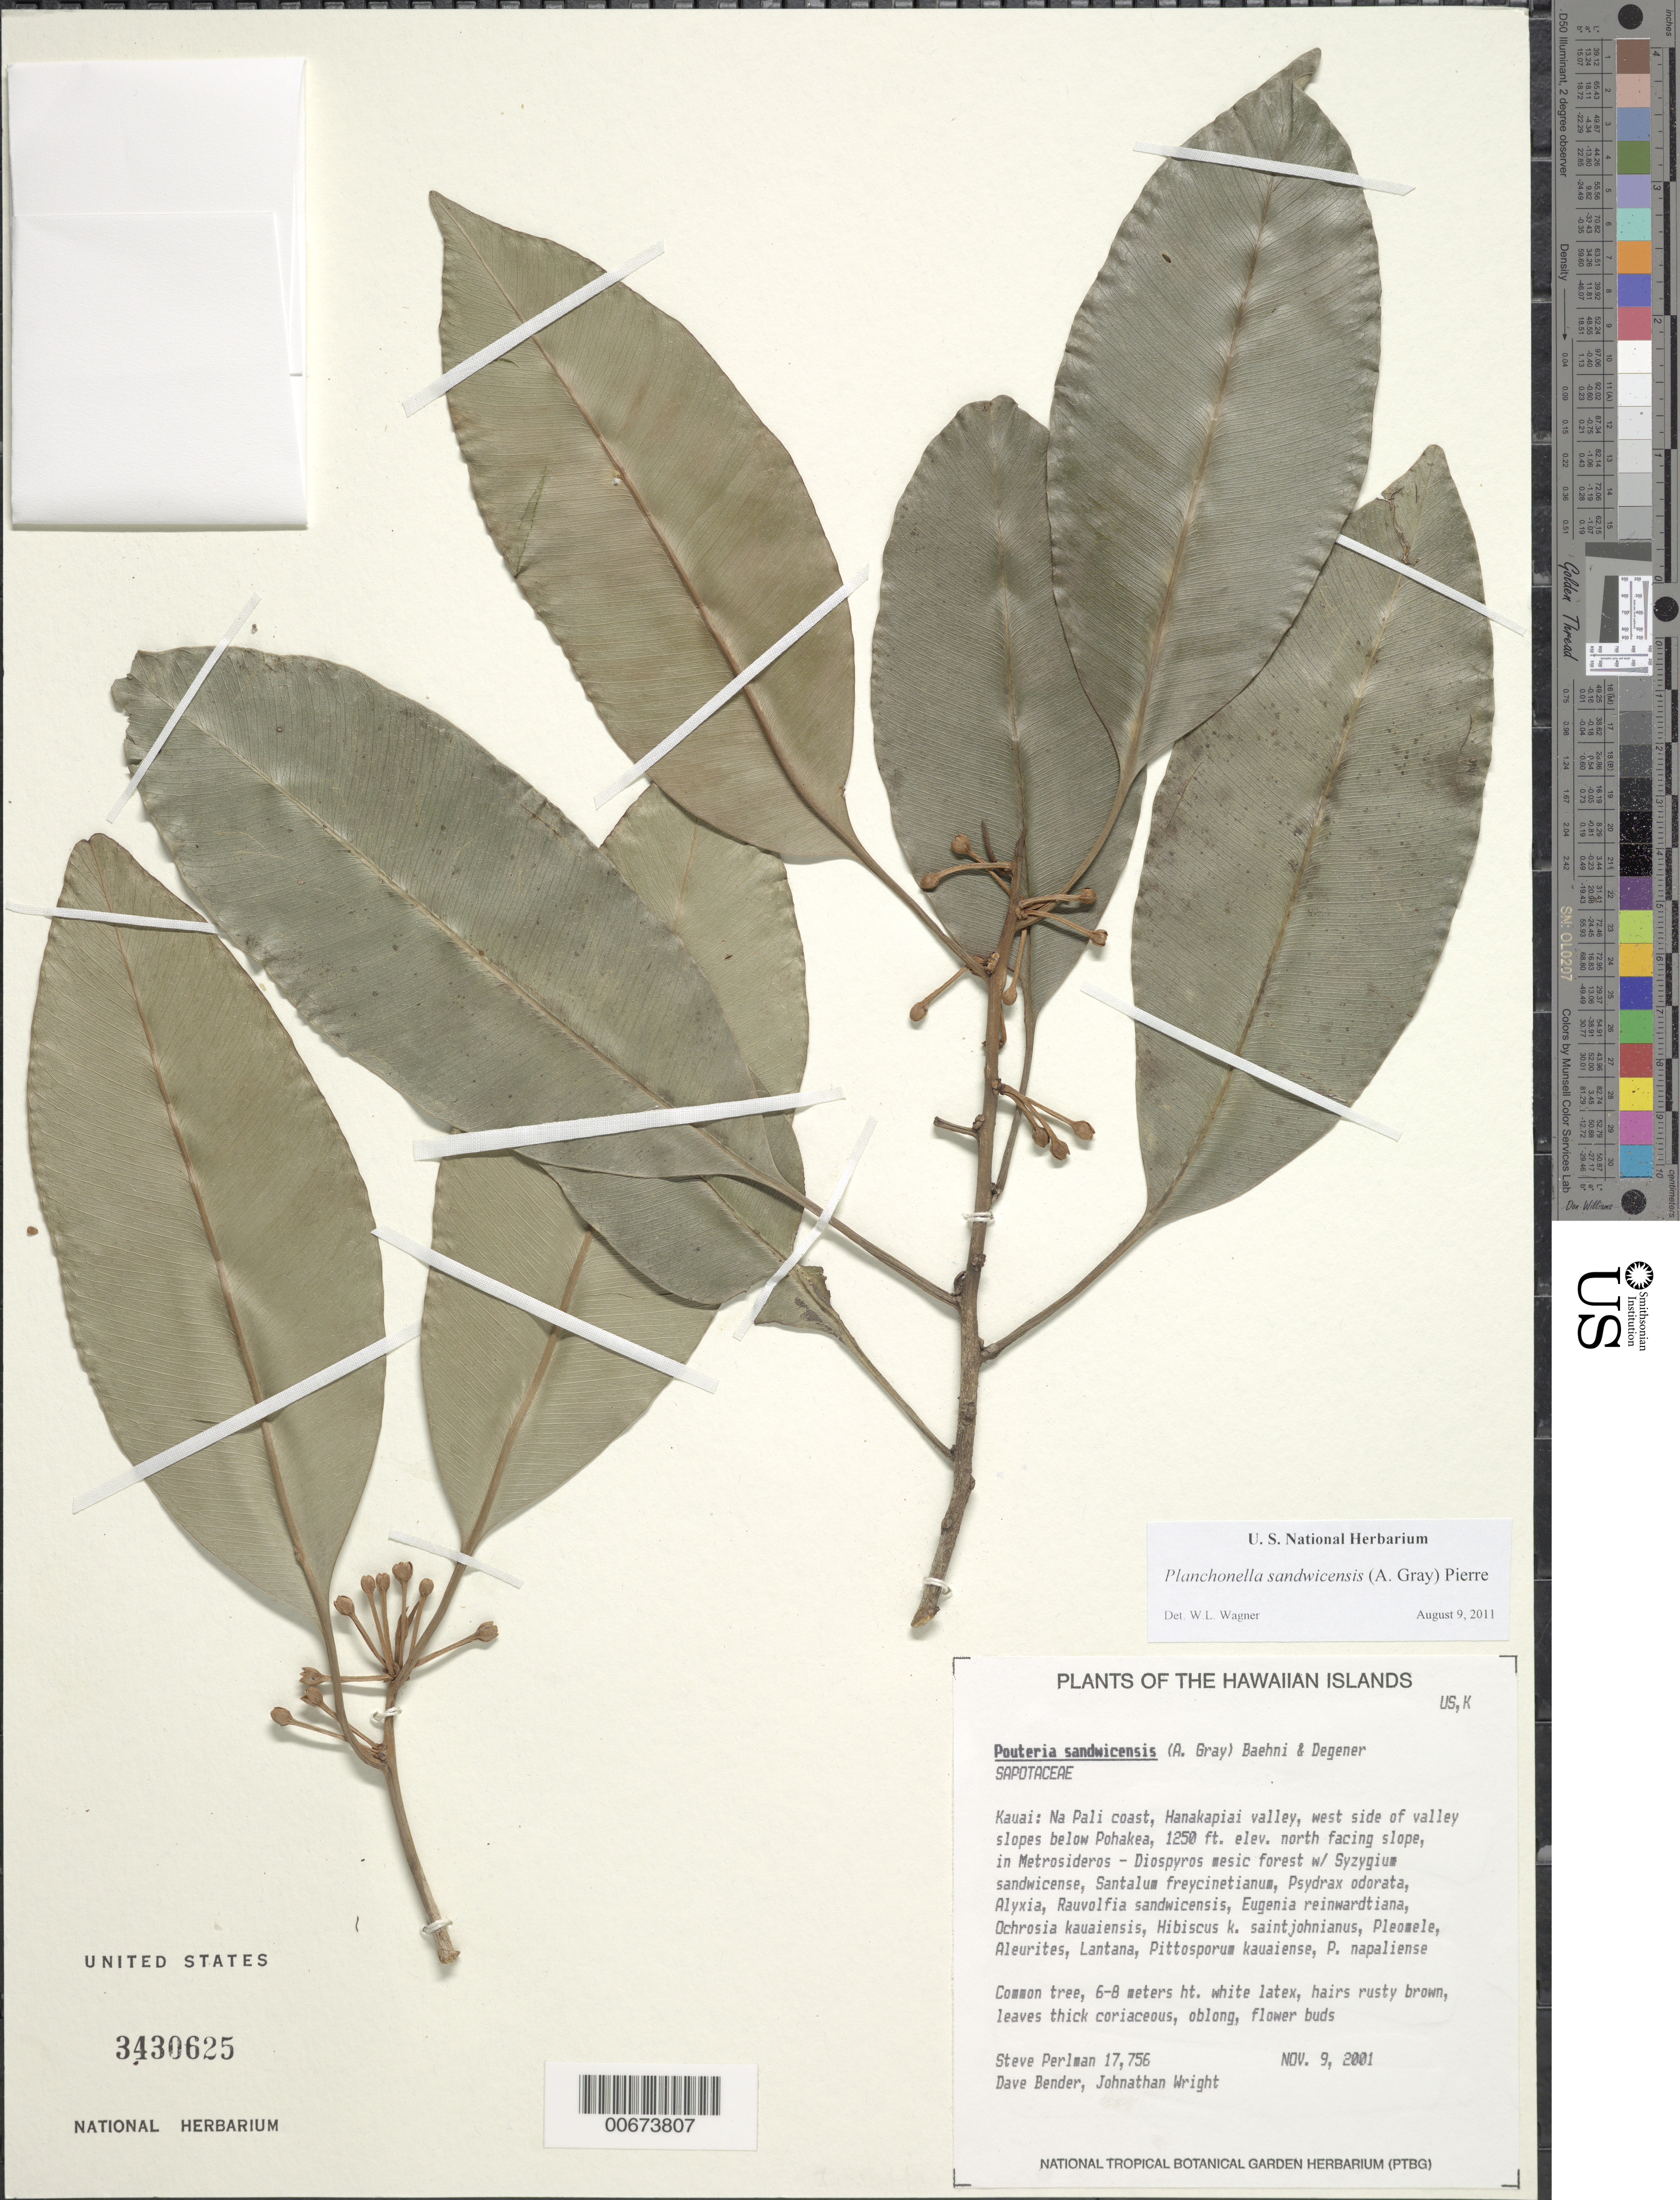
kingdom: Plantae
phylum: Tracheophyta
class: Magnoliopsida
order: Ericales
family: Sapotaceae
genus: Planchonella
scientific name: Planchonella sandwicensis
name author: (A. Gray) Pierre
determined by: Wagner, W. L., (BOT), Smithsonian Institution - National Museum of Natural History (UNITED STATES)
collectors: S. P. Perlman, D. Bender & J. Wright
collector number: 17756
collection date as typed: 9 Nov 2001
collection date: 2001-11-09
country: United States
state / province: Hawaii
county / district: Kaui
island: Kaua'i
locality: Na Pali coast, Hanakapiai valley, west side of valley slopes below Pohakea, north facing slope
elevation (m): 381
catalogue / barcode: US 3430625